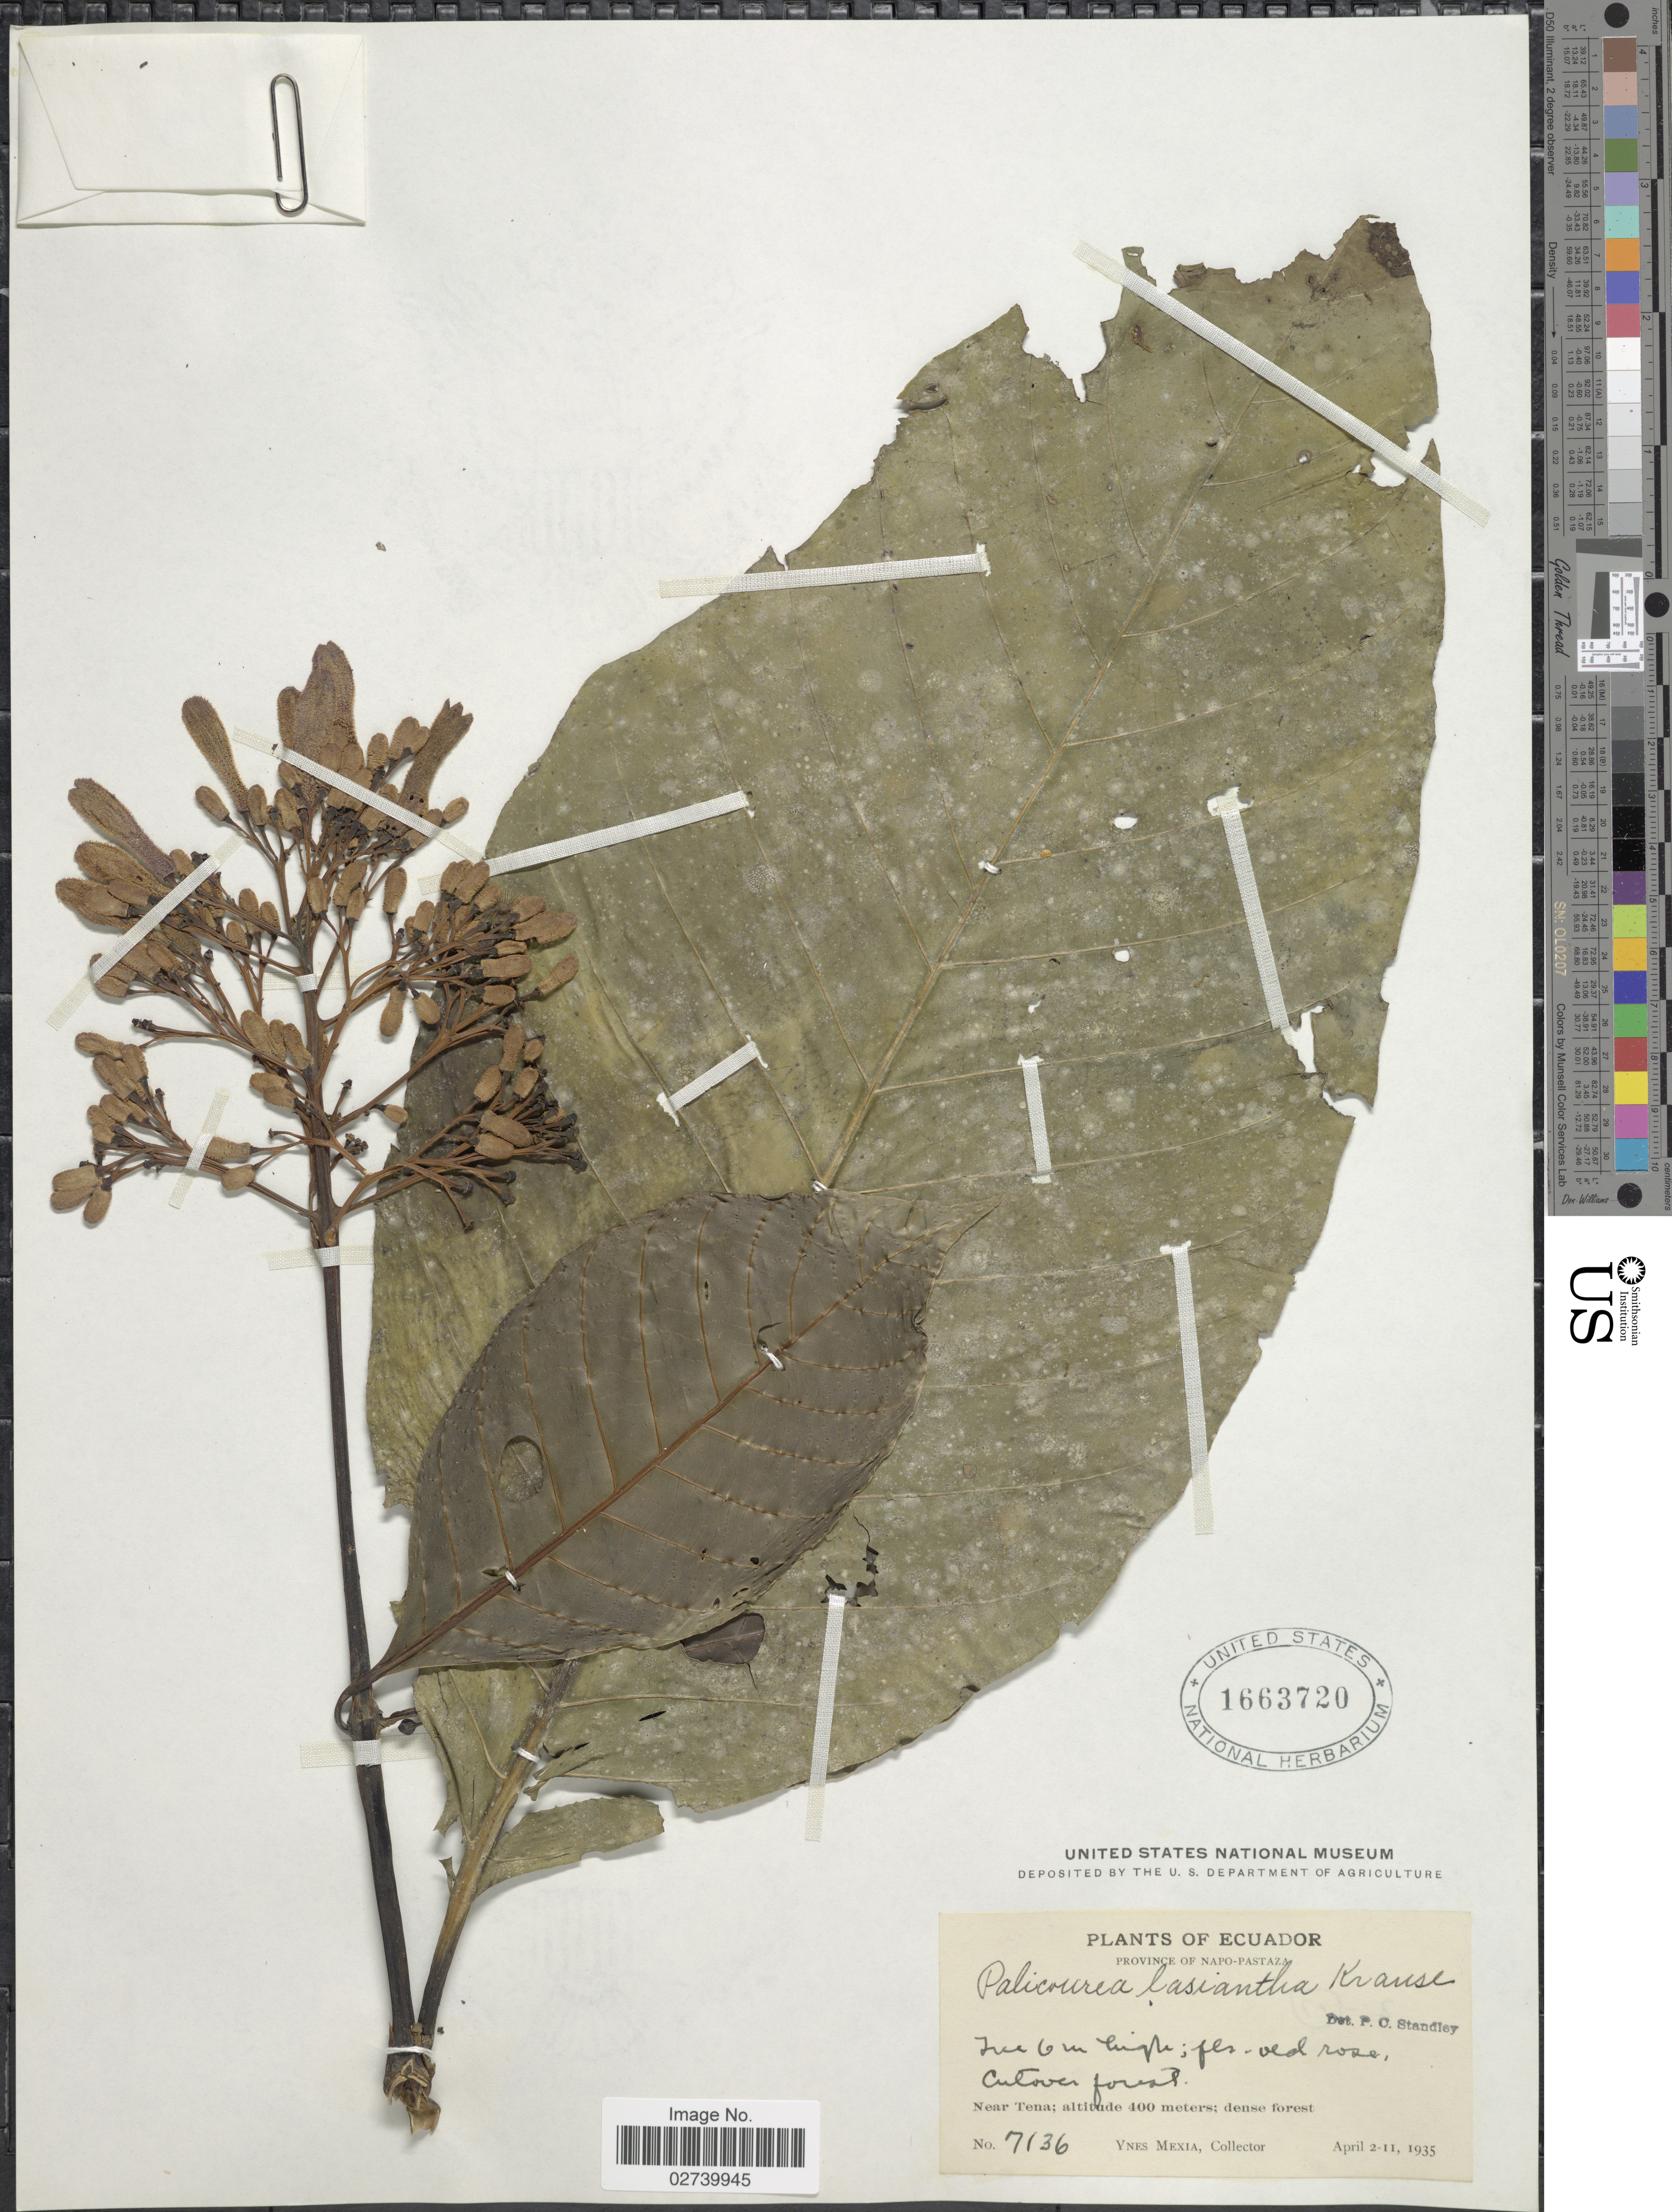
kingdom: Plantae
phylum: Tracheophyta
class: Magnoliopsida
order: Gentianales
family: Rubiaceae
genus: Palicourea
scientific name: Palicourea lasiantha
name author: Krause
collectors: Y. Mexia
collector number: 7136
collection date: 1935-04-02/1935-04-11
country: Ecuador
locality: Prov. Napo-Pastaza. Near Tena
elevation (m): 400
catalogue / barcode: US 1663720